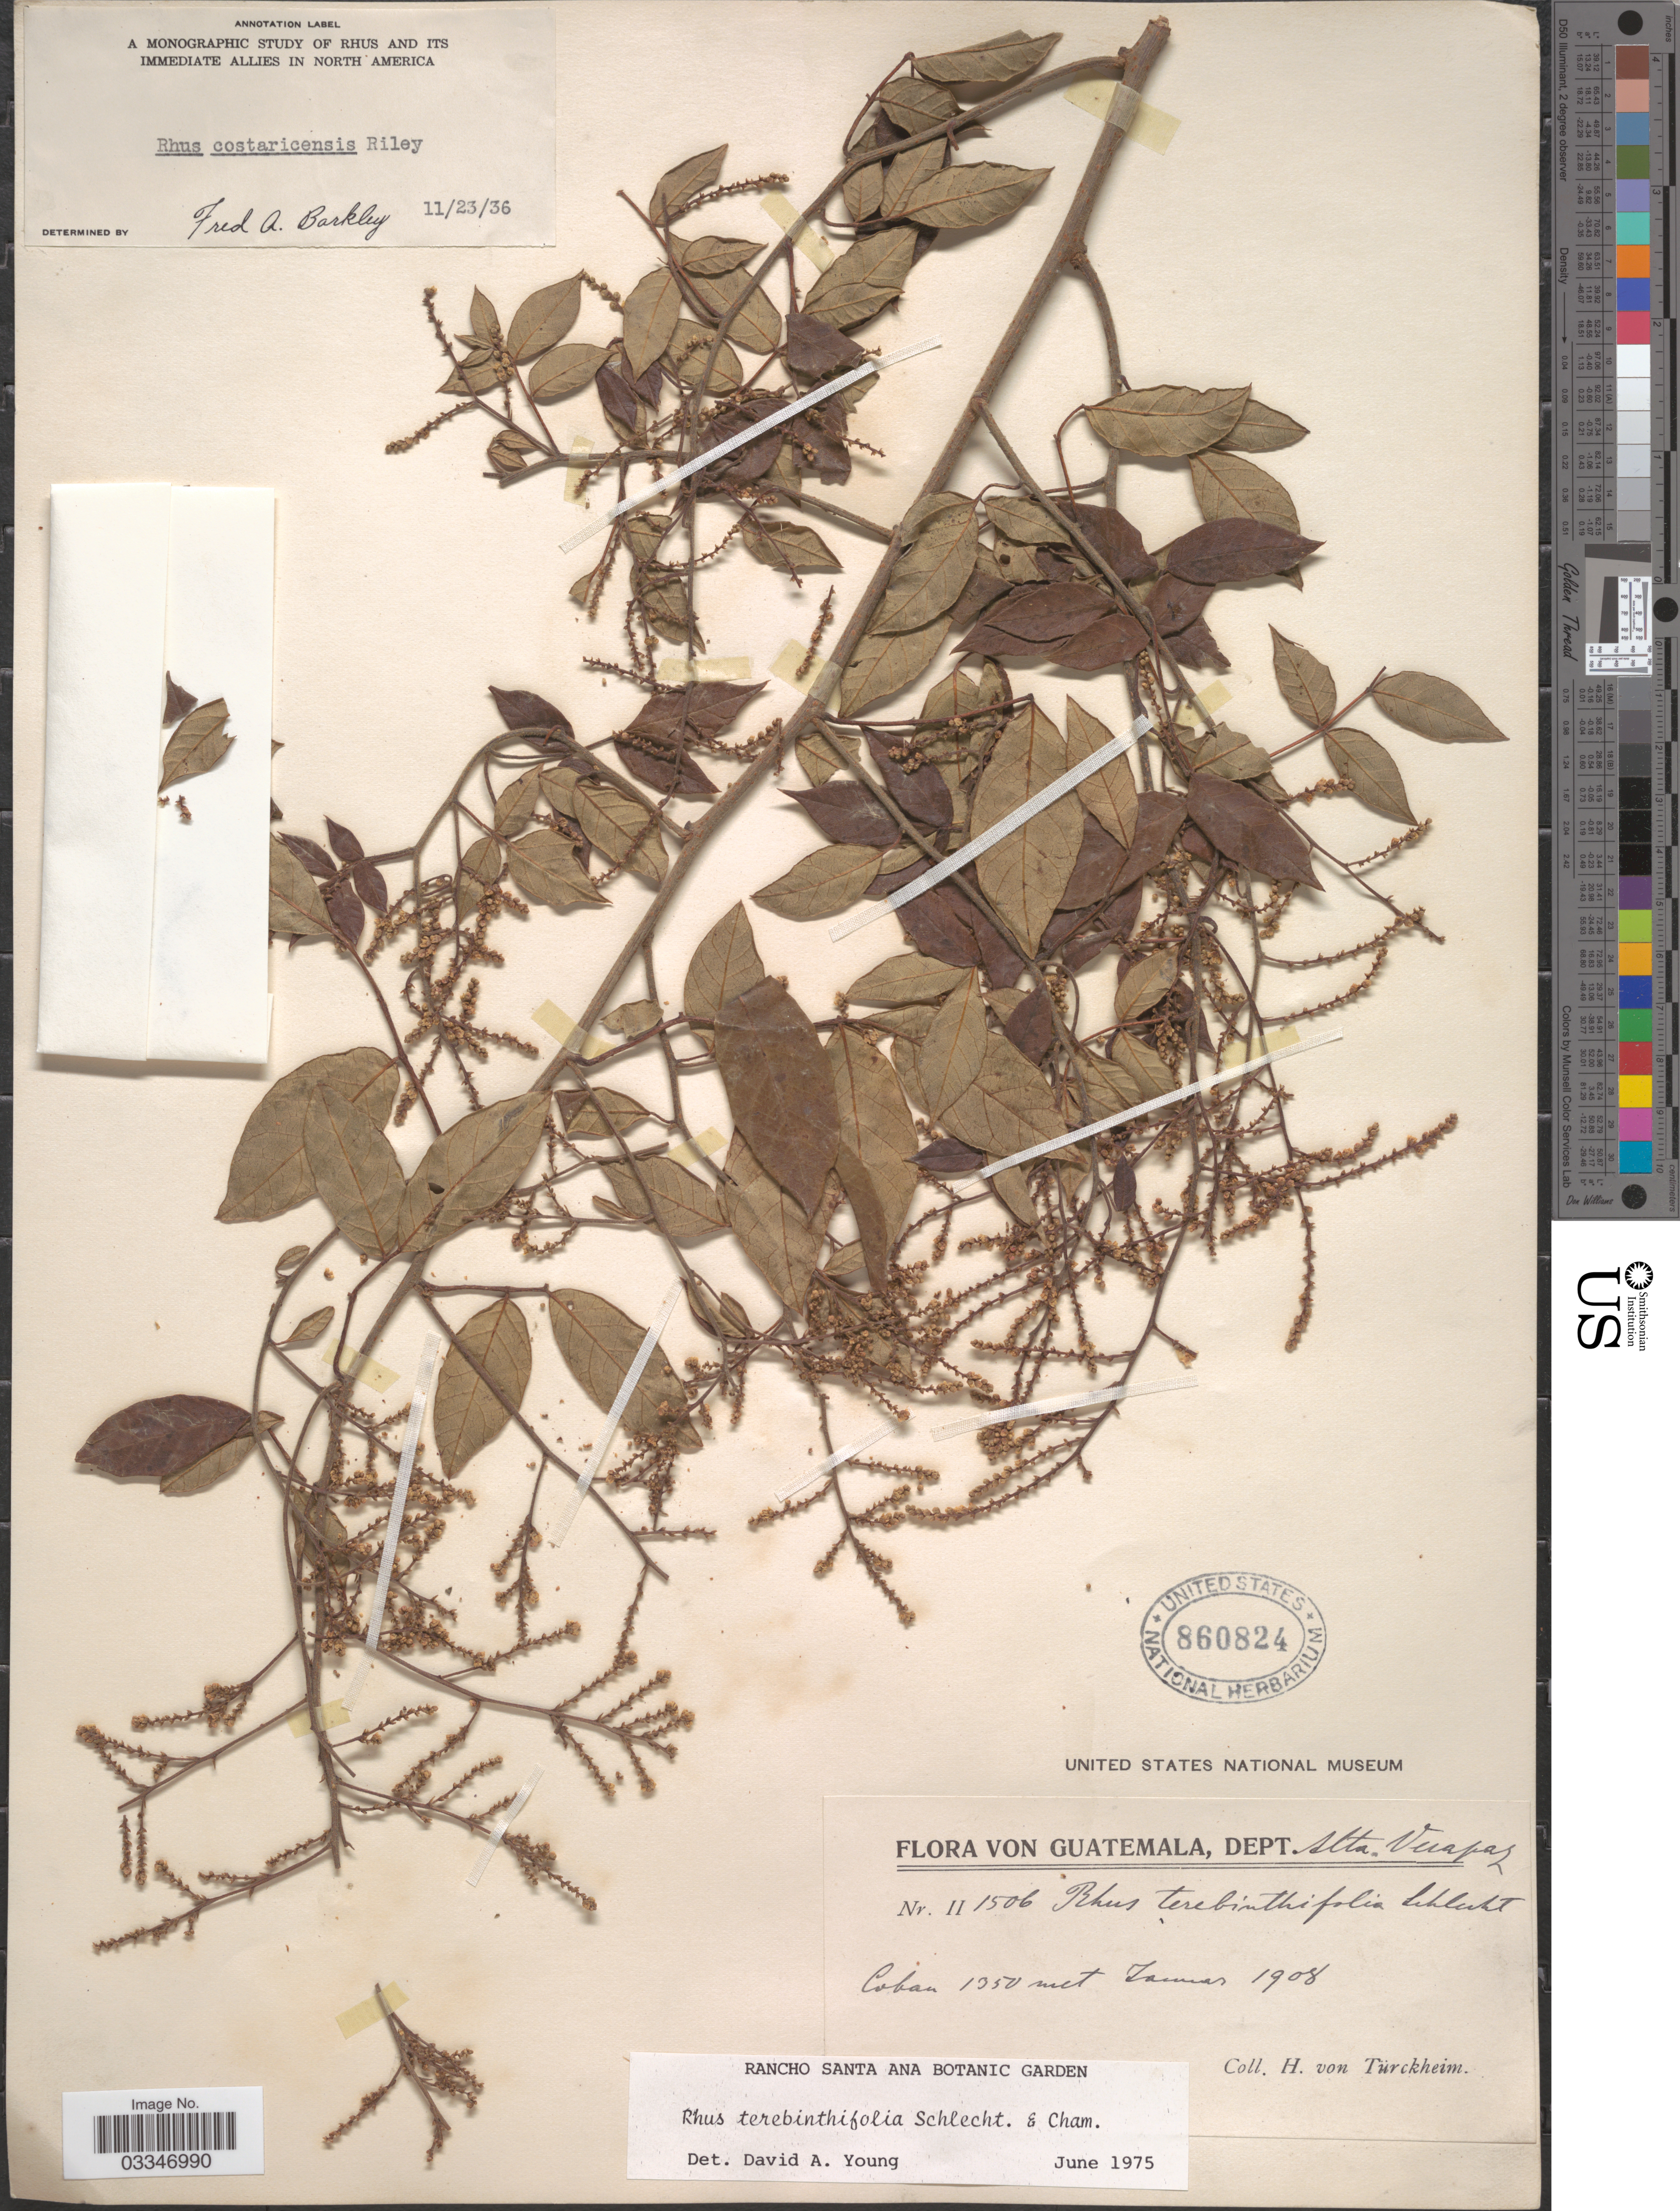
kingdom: Plantae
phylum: Tracheophyta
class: Magnoliopsida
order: Sapindales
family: Anacardiaceae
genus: Rhus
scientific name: Rhus terebinthifolia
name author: Schltdl. & Cham.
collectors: H. von Türckheim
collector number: II1506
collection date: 1908-01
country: Guatemala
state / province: Alta Verapaz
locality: Dept. Alta Verapaz, Coban.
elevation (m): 1350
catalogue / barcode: US 860824